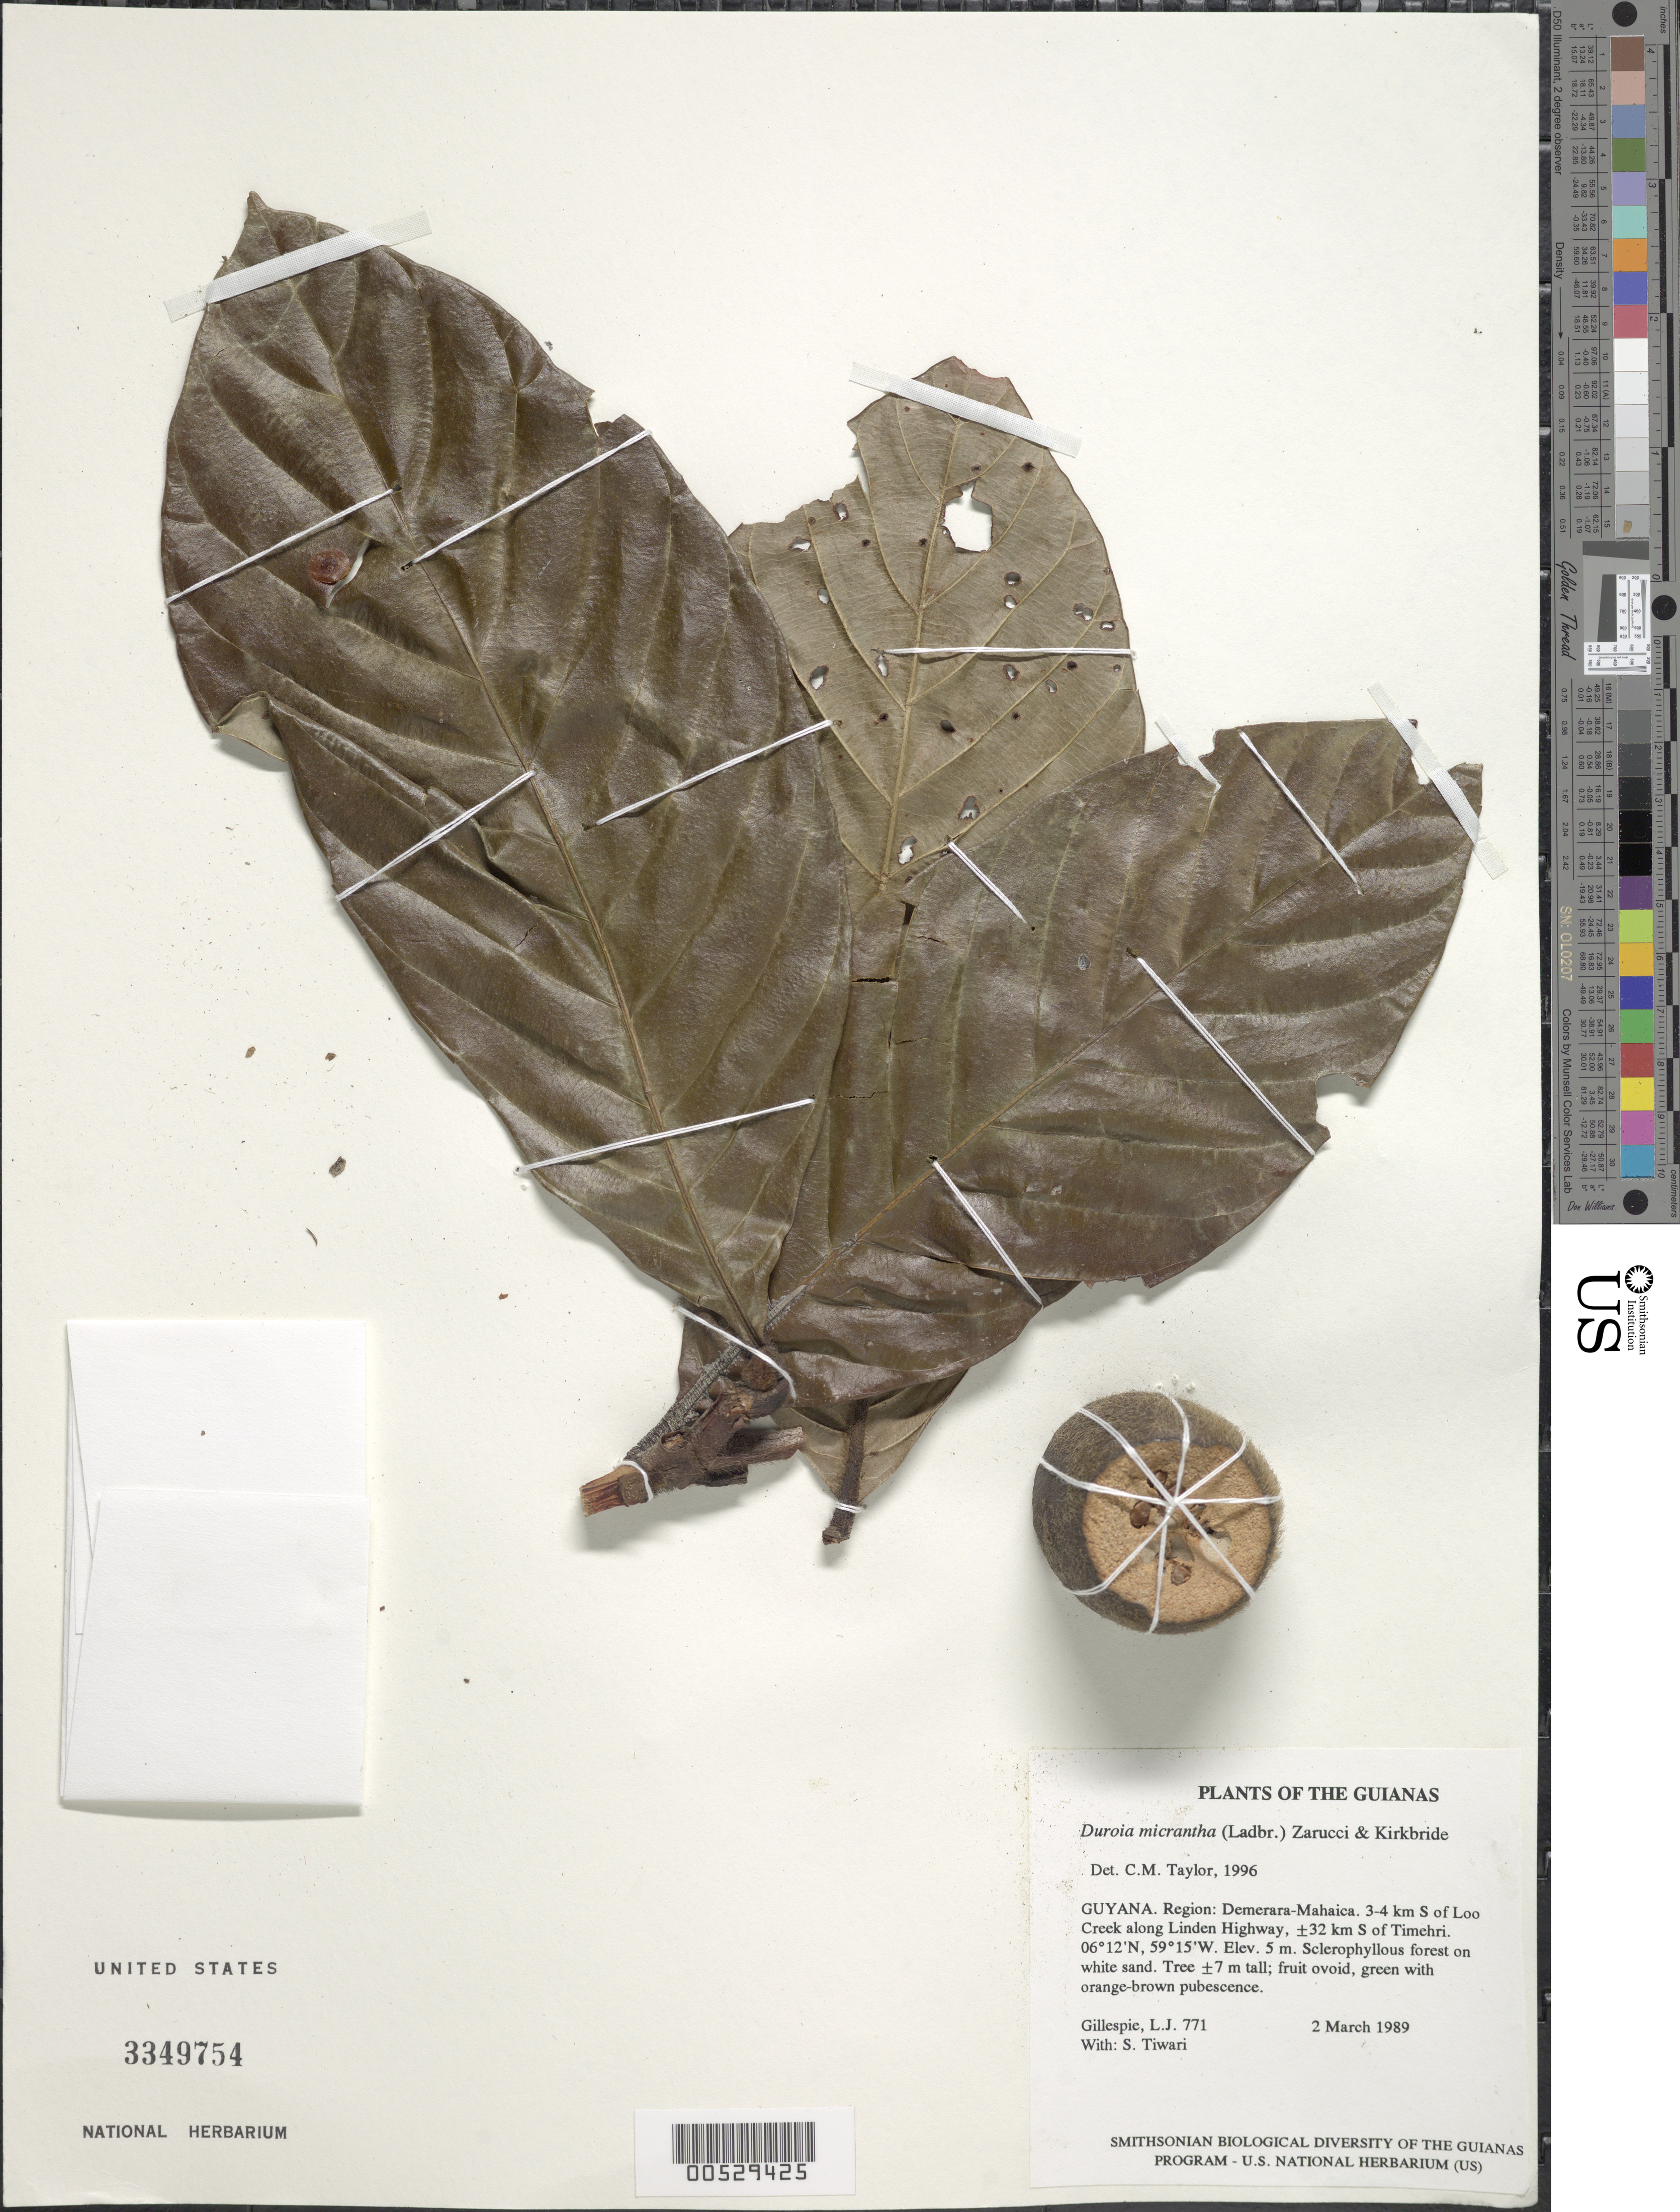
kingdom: Plantae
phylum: Tracheophyta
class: Magnoliopsida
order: Gentianales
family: Rubiaceae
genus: Duroia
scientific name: Duroia micrantha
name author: (Ladbr.) Zarucchi & J.H. Kirkbr.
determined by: Taylor, Charlotte M.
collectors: L. J. Gillespie & S. Tiwari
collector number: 771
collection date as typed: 2 March 1989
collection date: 1989-03-02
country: Guyana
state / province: Demerara-Mahaica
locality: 3-4 km S of Loo Creek along Linden Highway, ±32 km S of Timehri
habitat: Sclerophyllous forest on white sand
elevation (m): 5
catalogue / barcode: US 3349754